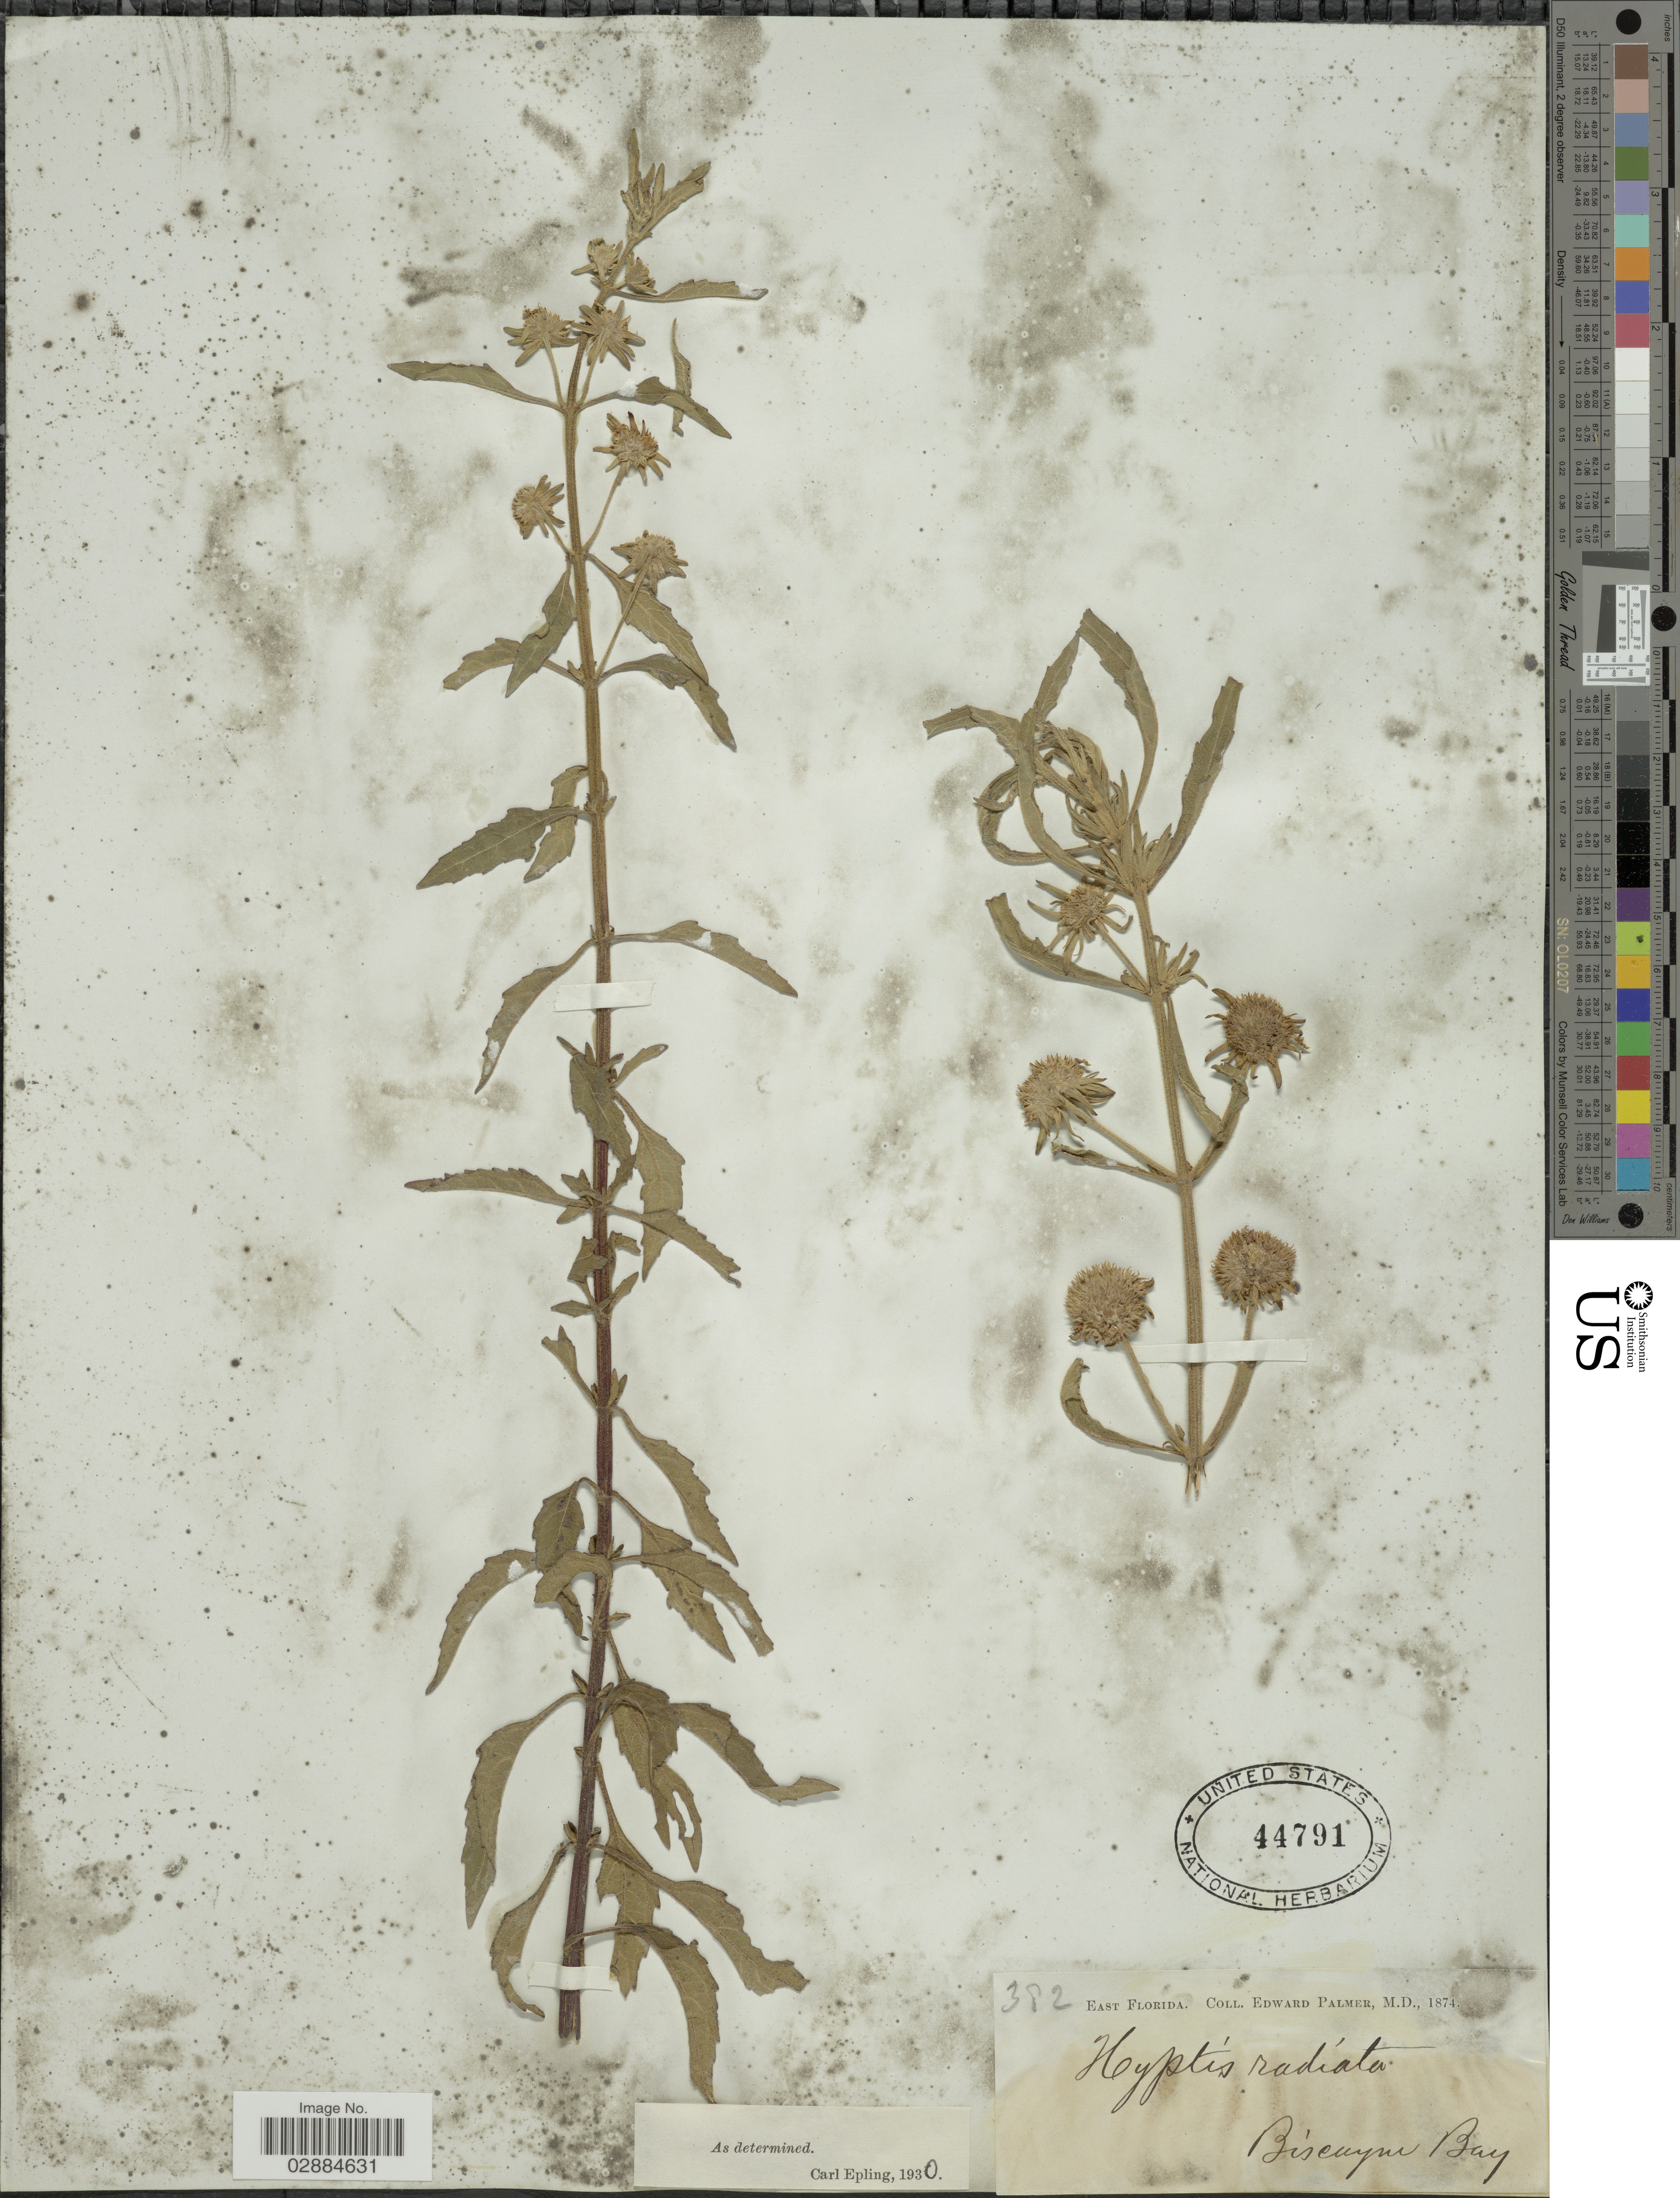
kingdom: Plantae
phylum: Tracheophyta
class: Magnoliopsida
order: Lamiales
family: Lamiaceae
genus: Hyptis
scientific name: Hyptis radiata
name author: Kunth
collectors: E. Palmer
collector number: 382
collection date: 1874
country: United States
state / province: Florida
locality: East Florida, Biscayne Bay.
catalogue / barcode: US 44791